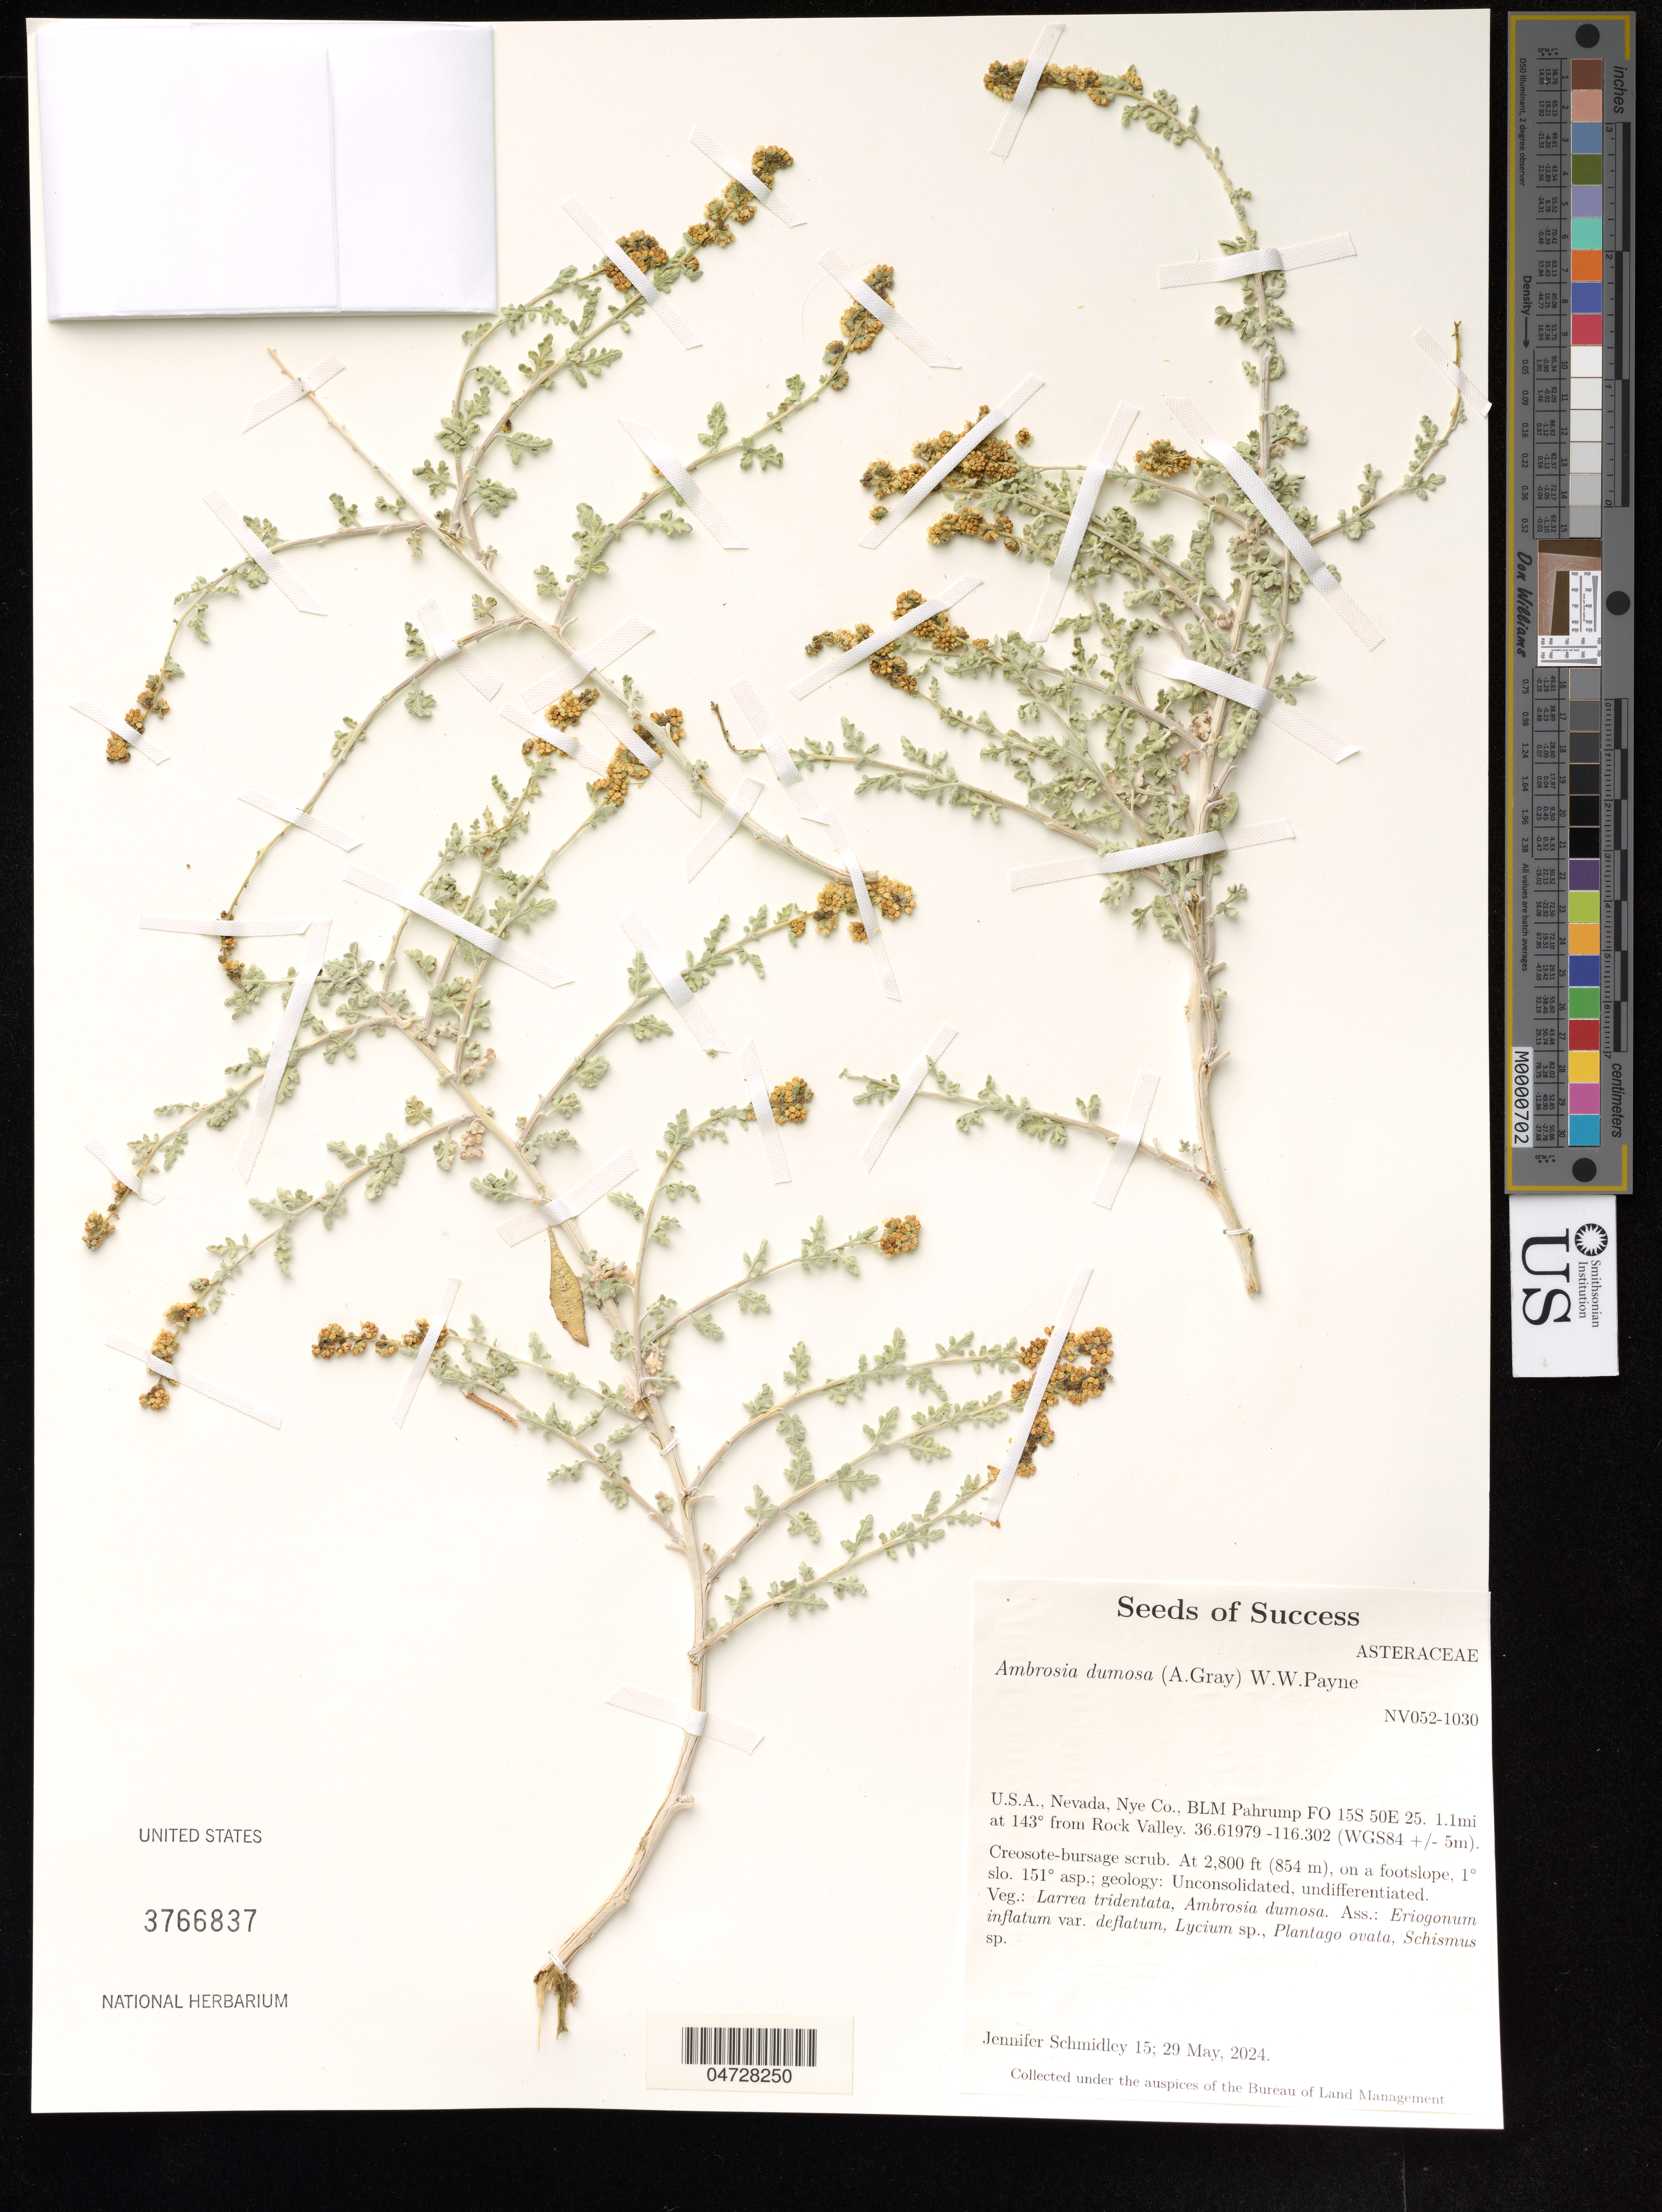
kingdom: Plantae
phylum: Tracheophyta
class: Magnoliopsida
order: Asterales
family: Asteraceae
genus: Ambrosia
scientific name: Ambrosia dumosa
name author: (A. Gray) W.W.Payne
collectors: J. Schmidley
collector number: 15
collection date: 2024-05-29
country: United States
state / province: Nevada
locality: Nye Co., BLM Pahrump 1.1mi from Rock Valley.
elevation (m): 853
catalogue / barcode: US 3766837